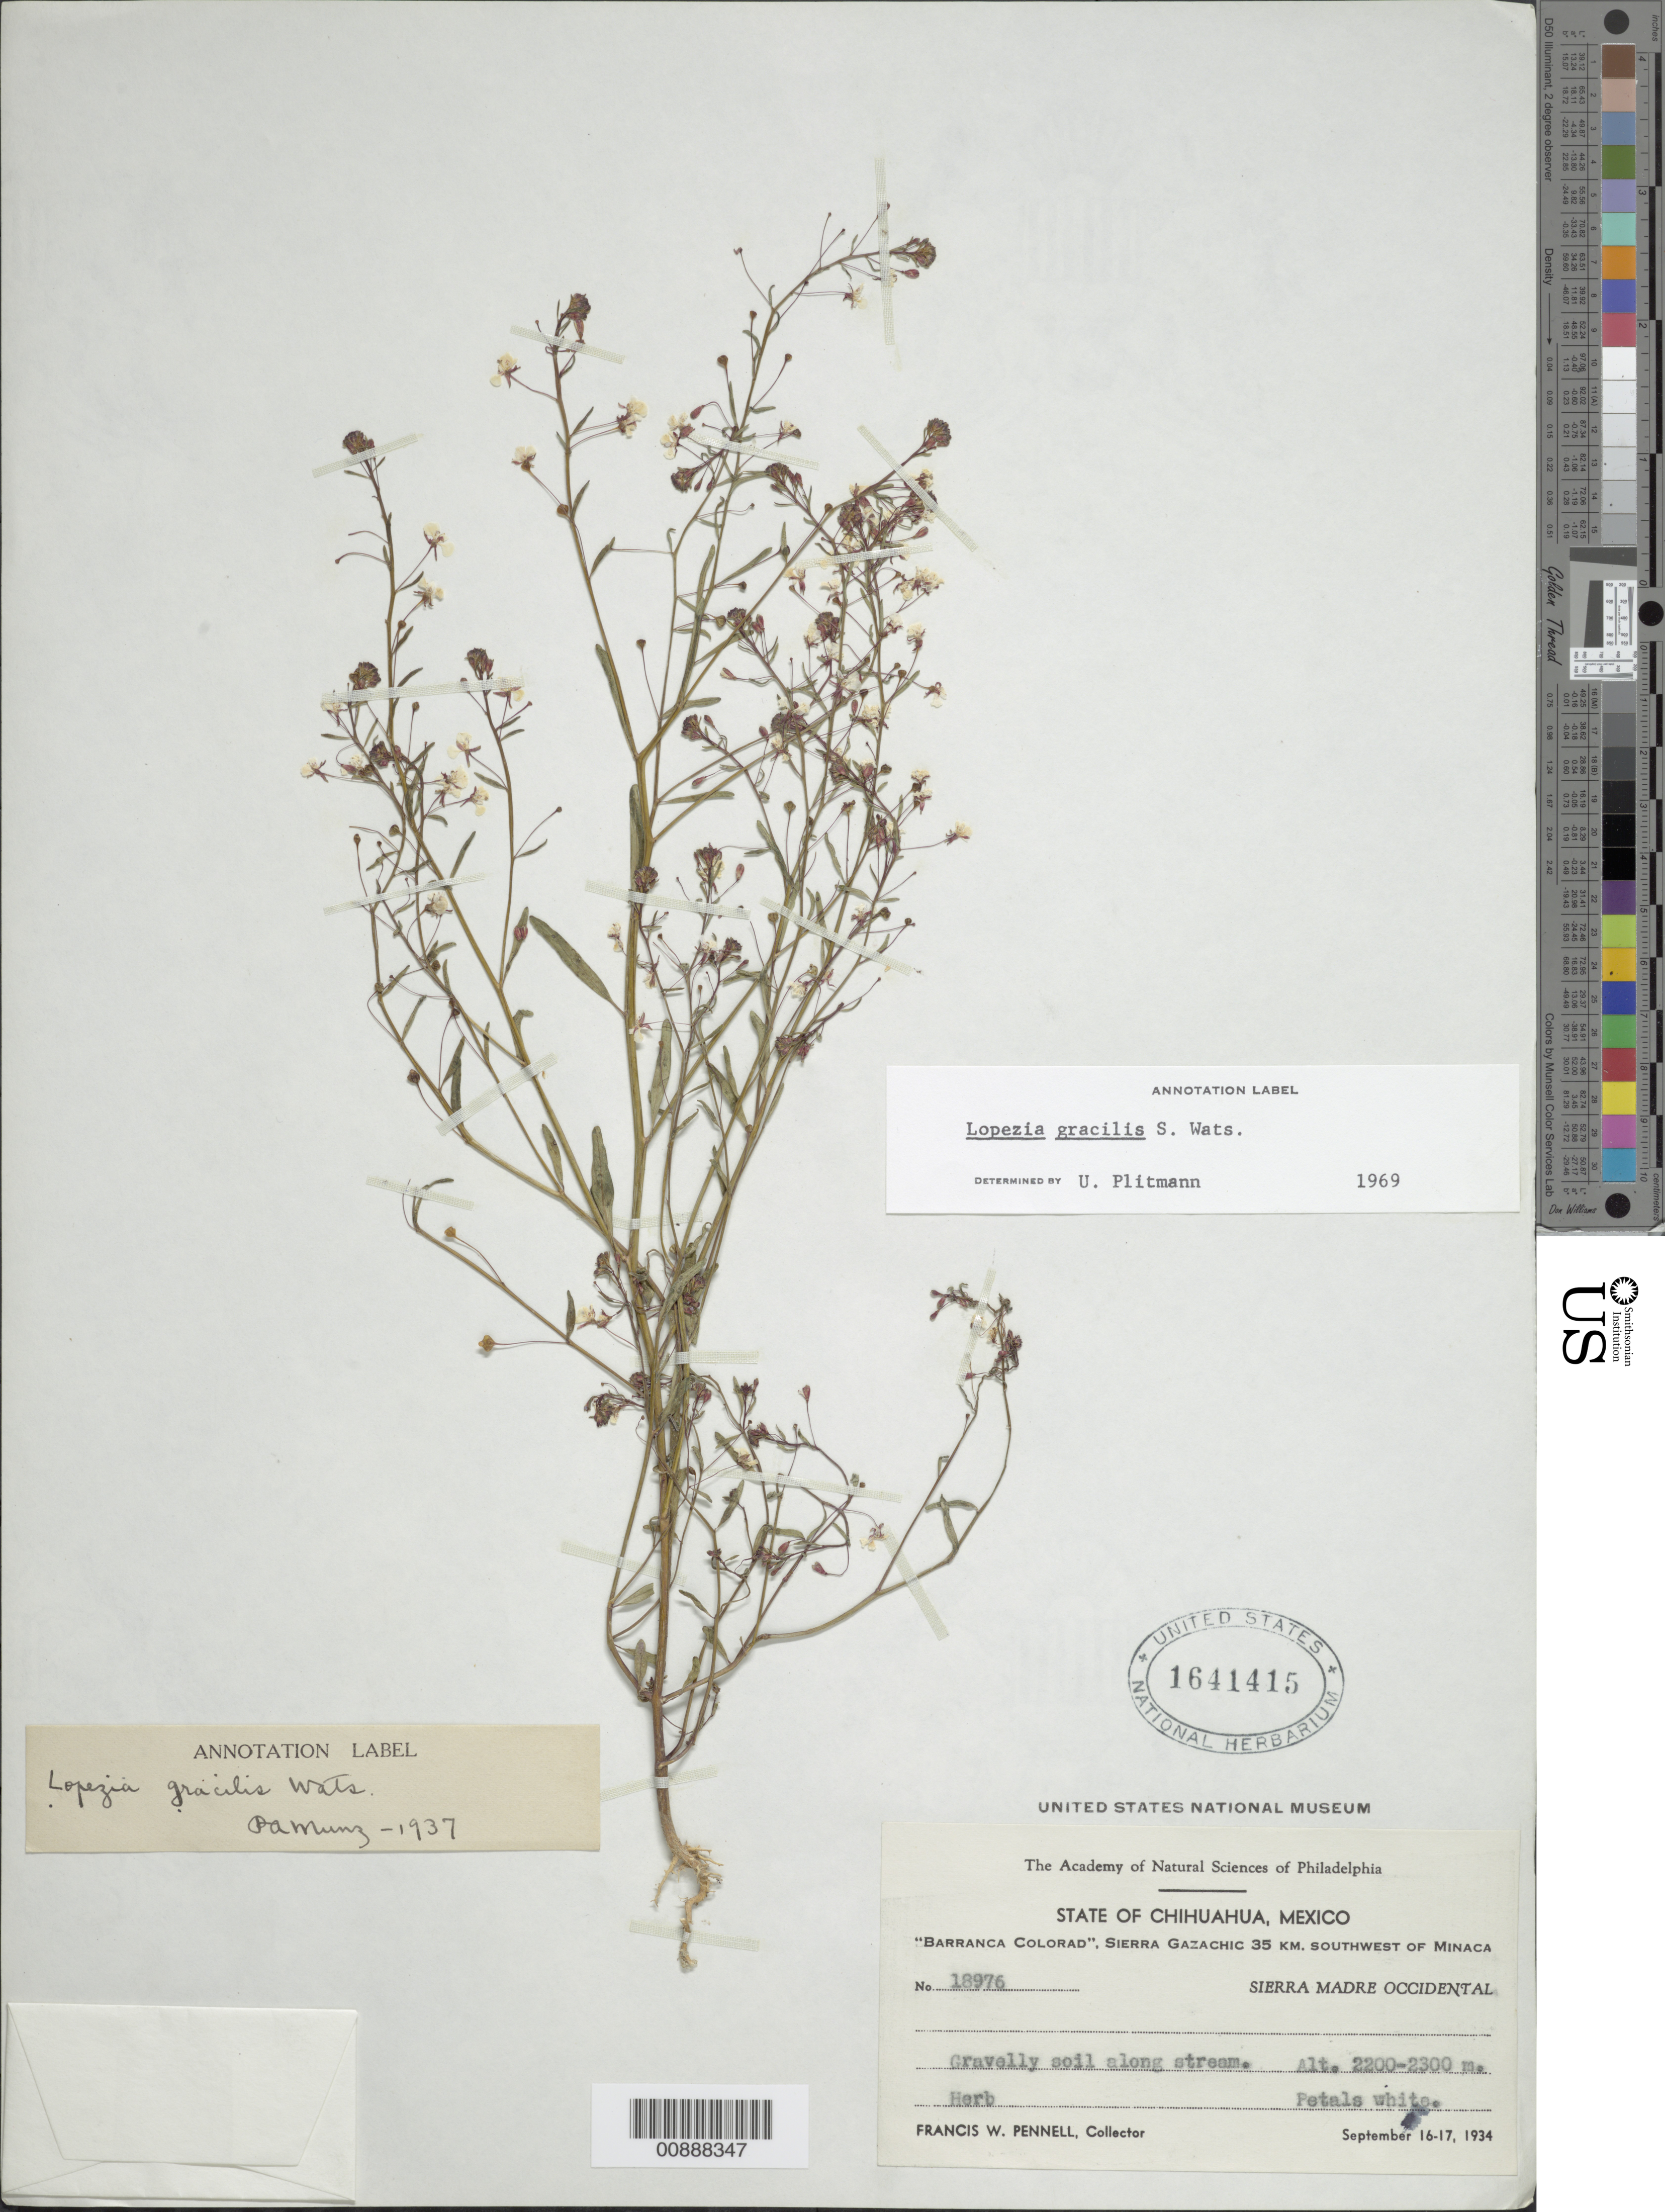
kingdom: Plantae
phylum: Tracheophyta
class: Magnoliopsida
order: Myrtales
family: Onagraceae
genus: Lopezia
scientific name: Lopezia gracilis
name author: S. Watson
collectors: F. W. Pennell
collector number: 18976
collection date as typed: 16 Sep 1934 to 17 Sep 1934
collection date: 1934-09-16/1934-09-17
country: Mexico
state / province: Chihuahua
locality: Barranca Colorad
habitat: Gravelly soil along stream.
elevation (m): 2300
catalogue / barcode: US 1641415